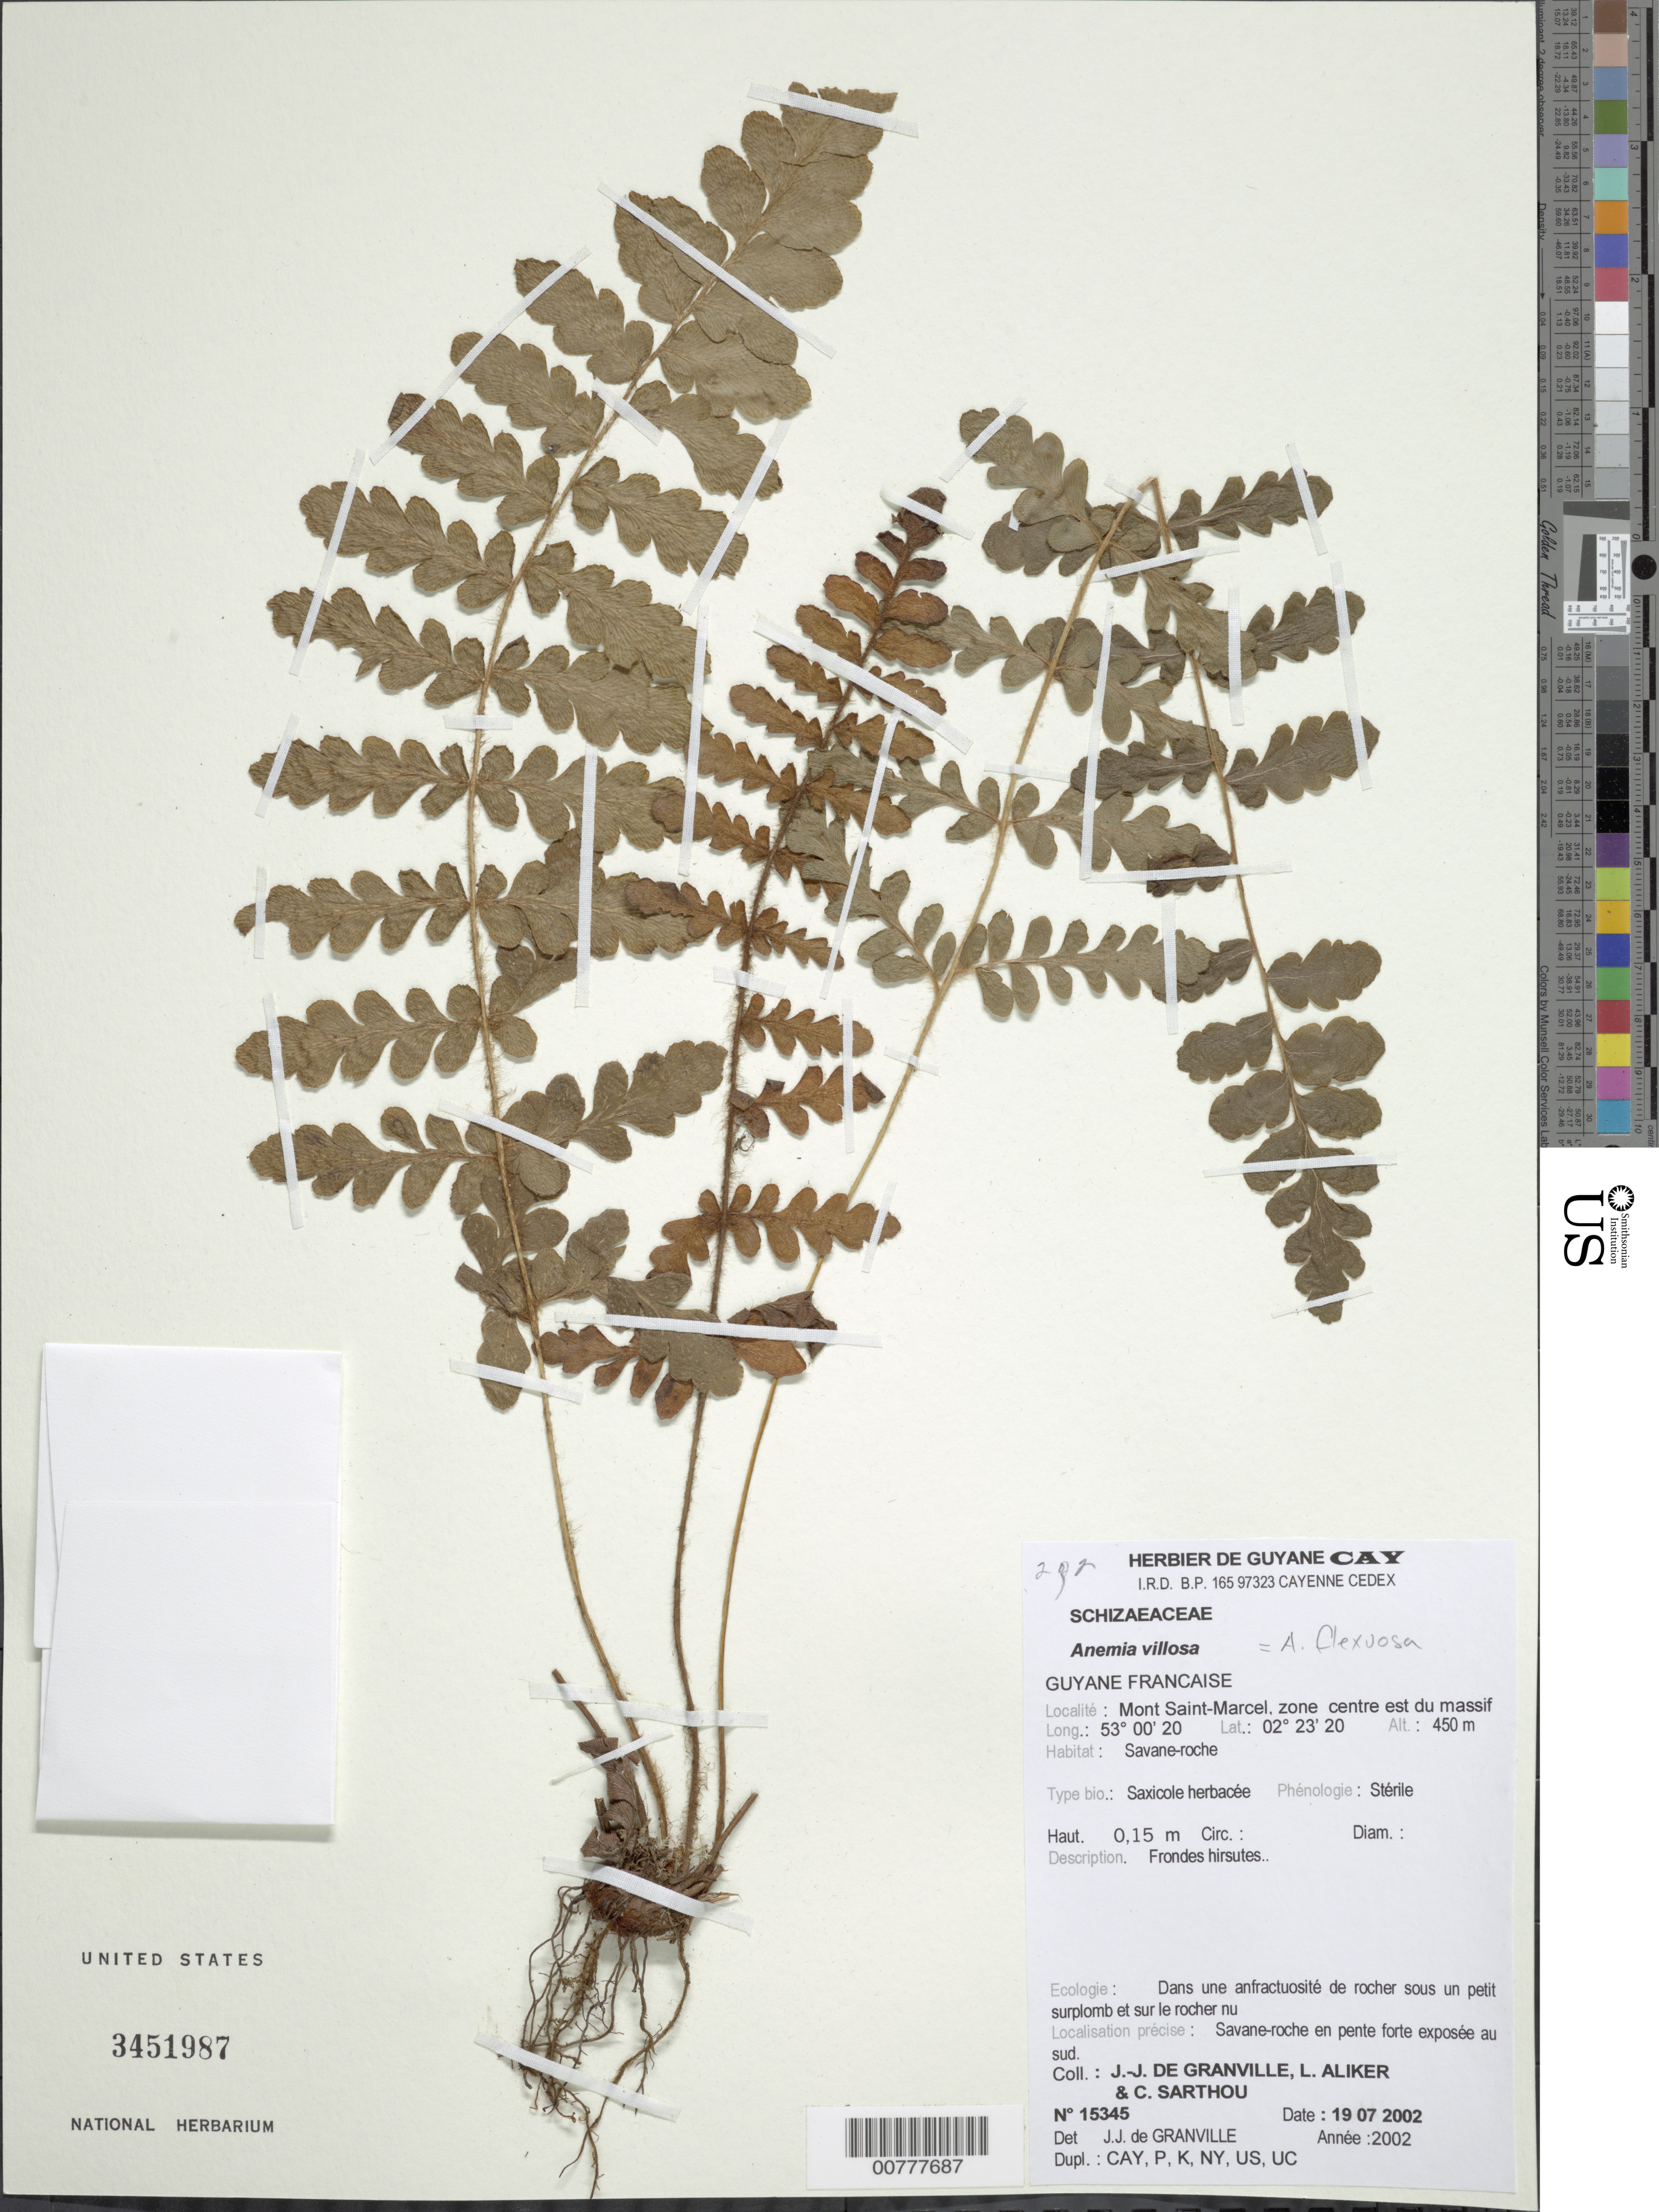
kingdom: Plantae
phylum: Tracheophyta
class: Polypodiopsida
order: Schizaeales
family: Anemiaceae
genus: Anemia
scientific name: Anemia flexuosa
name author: (Savigny) Sw.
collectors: J.-J. de Granville, L. Aliker & C. Sarthou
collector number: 15345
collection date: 2002-07-19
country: French Guiana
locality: Mount Saint-Marcel, zone centre est du massif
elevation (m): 450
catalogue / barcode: US 3451987